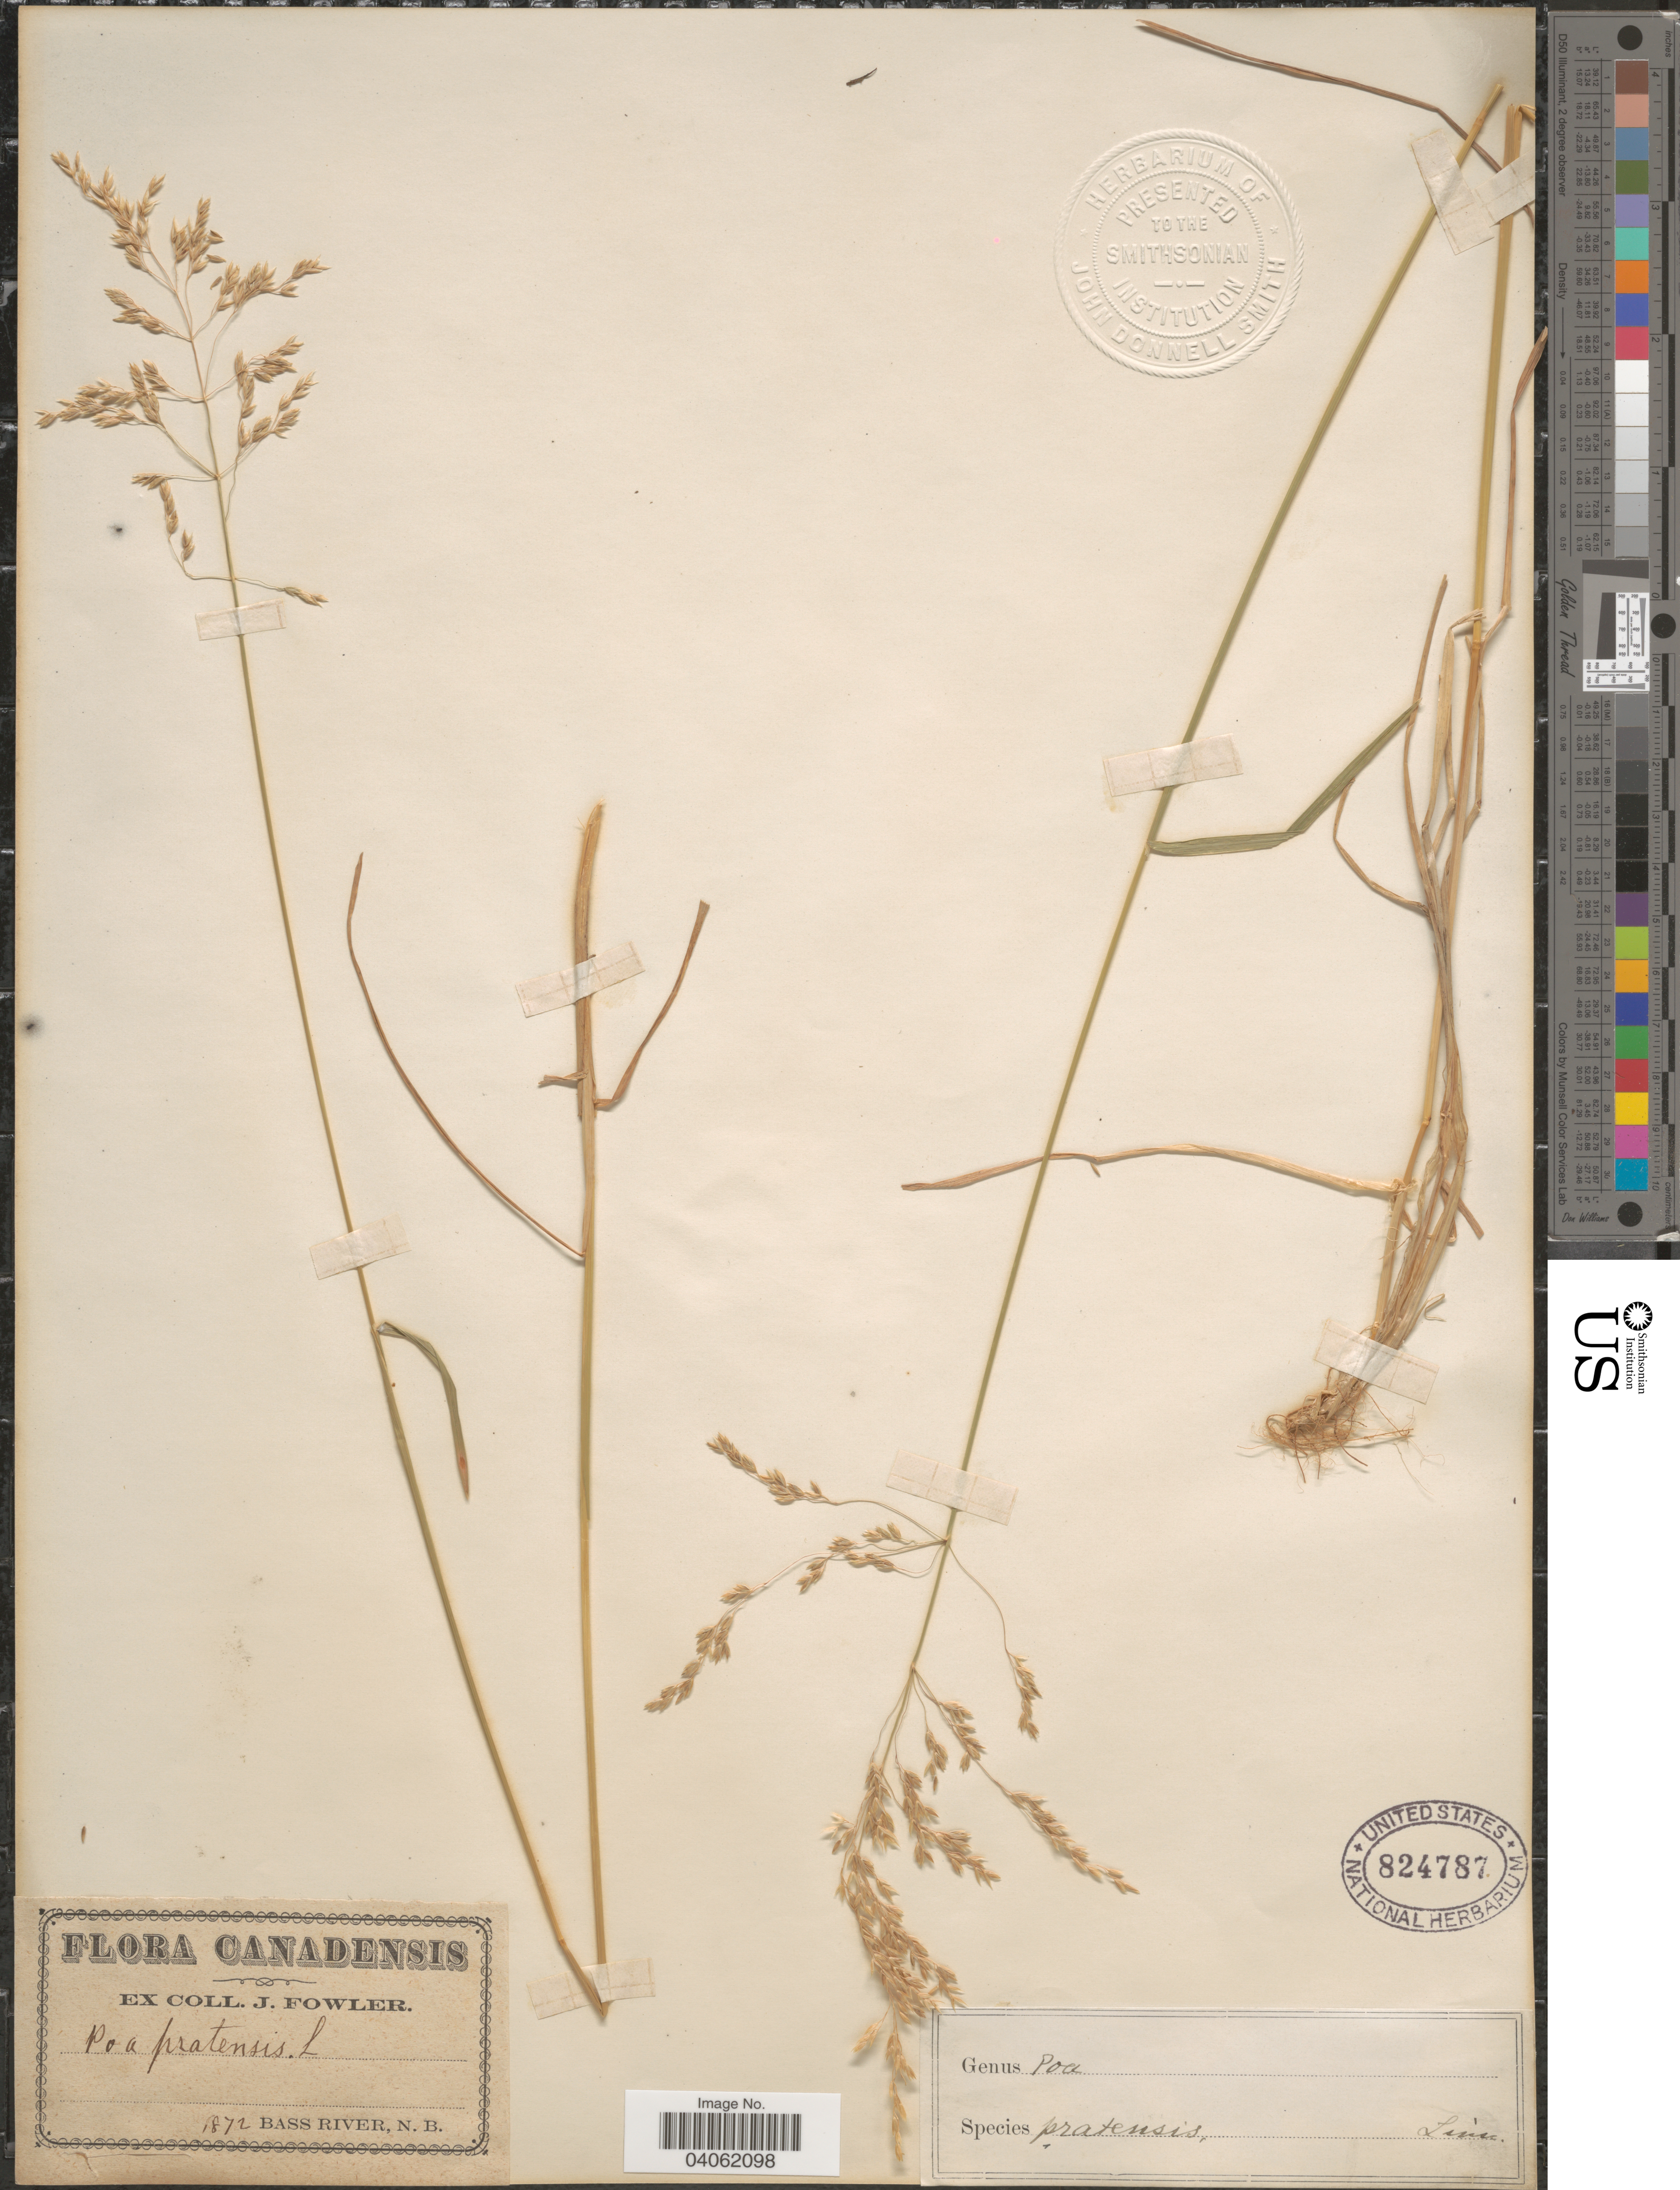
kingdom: Plantae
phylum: Tracheophyta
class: Liliopsida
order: Poales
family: Poaceae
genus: Poa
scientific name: Poa pratensis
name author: L.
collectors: J. Fowler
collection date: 1872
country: Canada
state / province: New Brunswick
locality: Bass River.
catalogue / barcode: US 824787